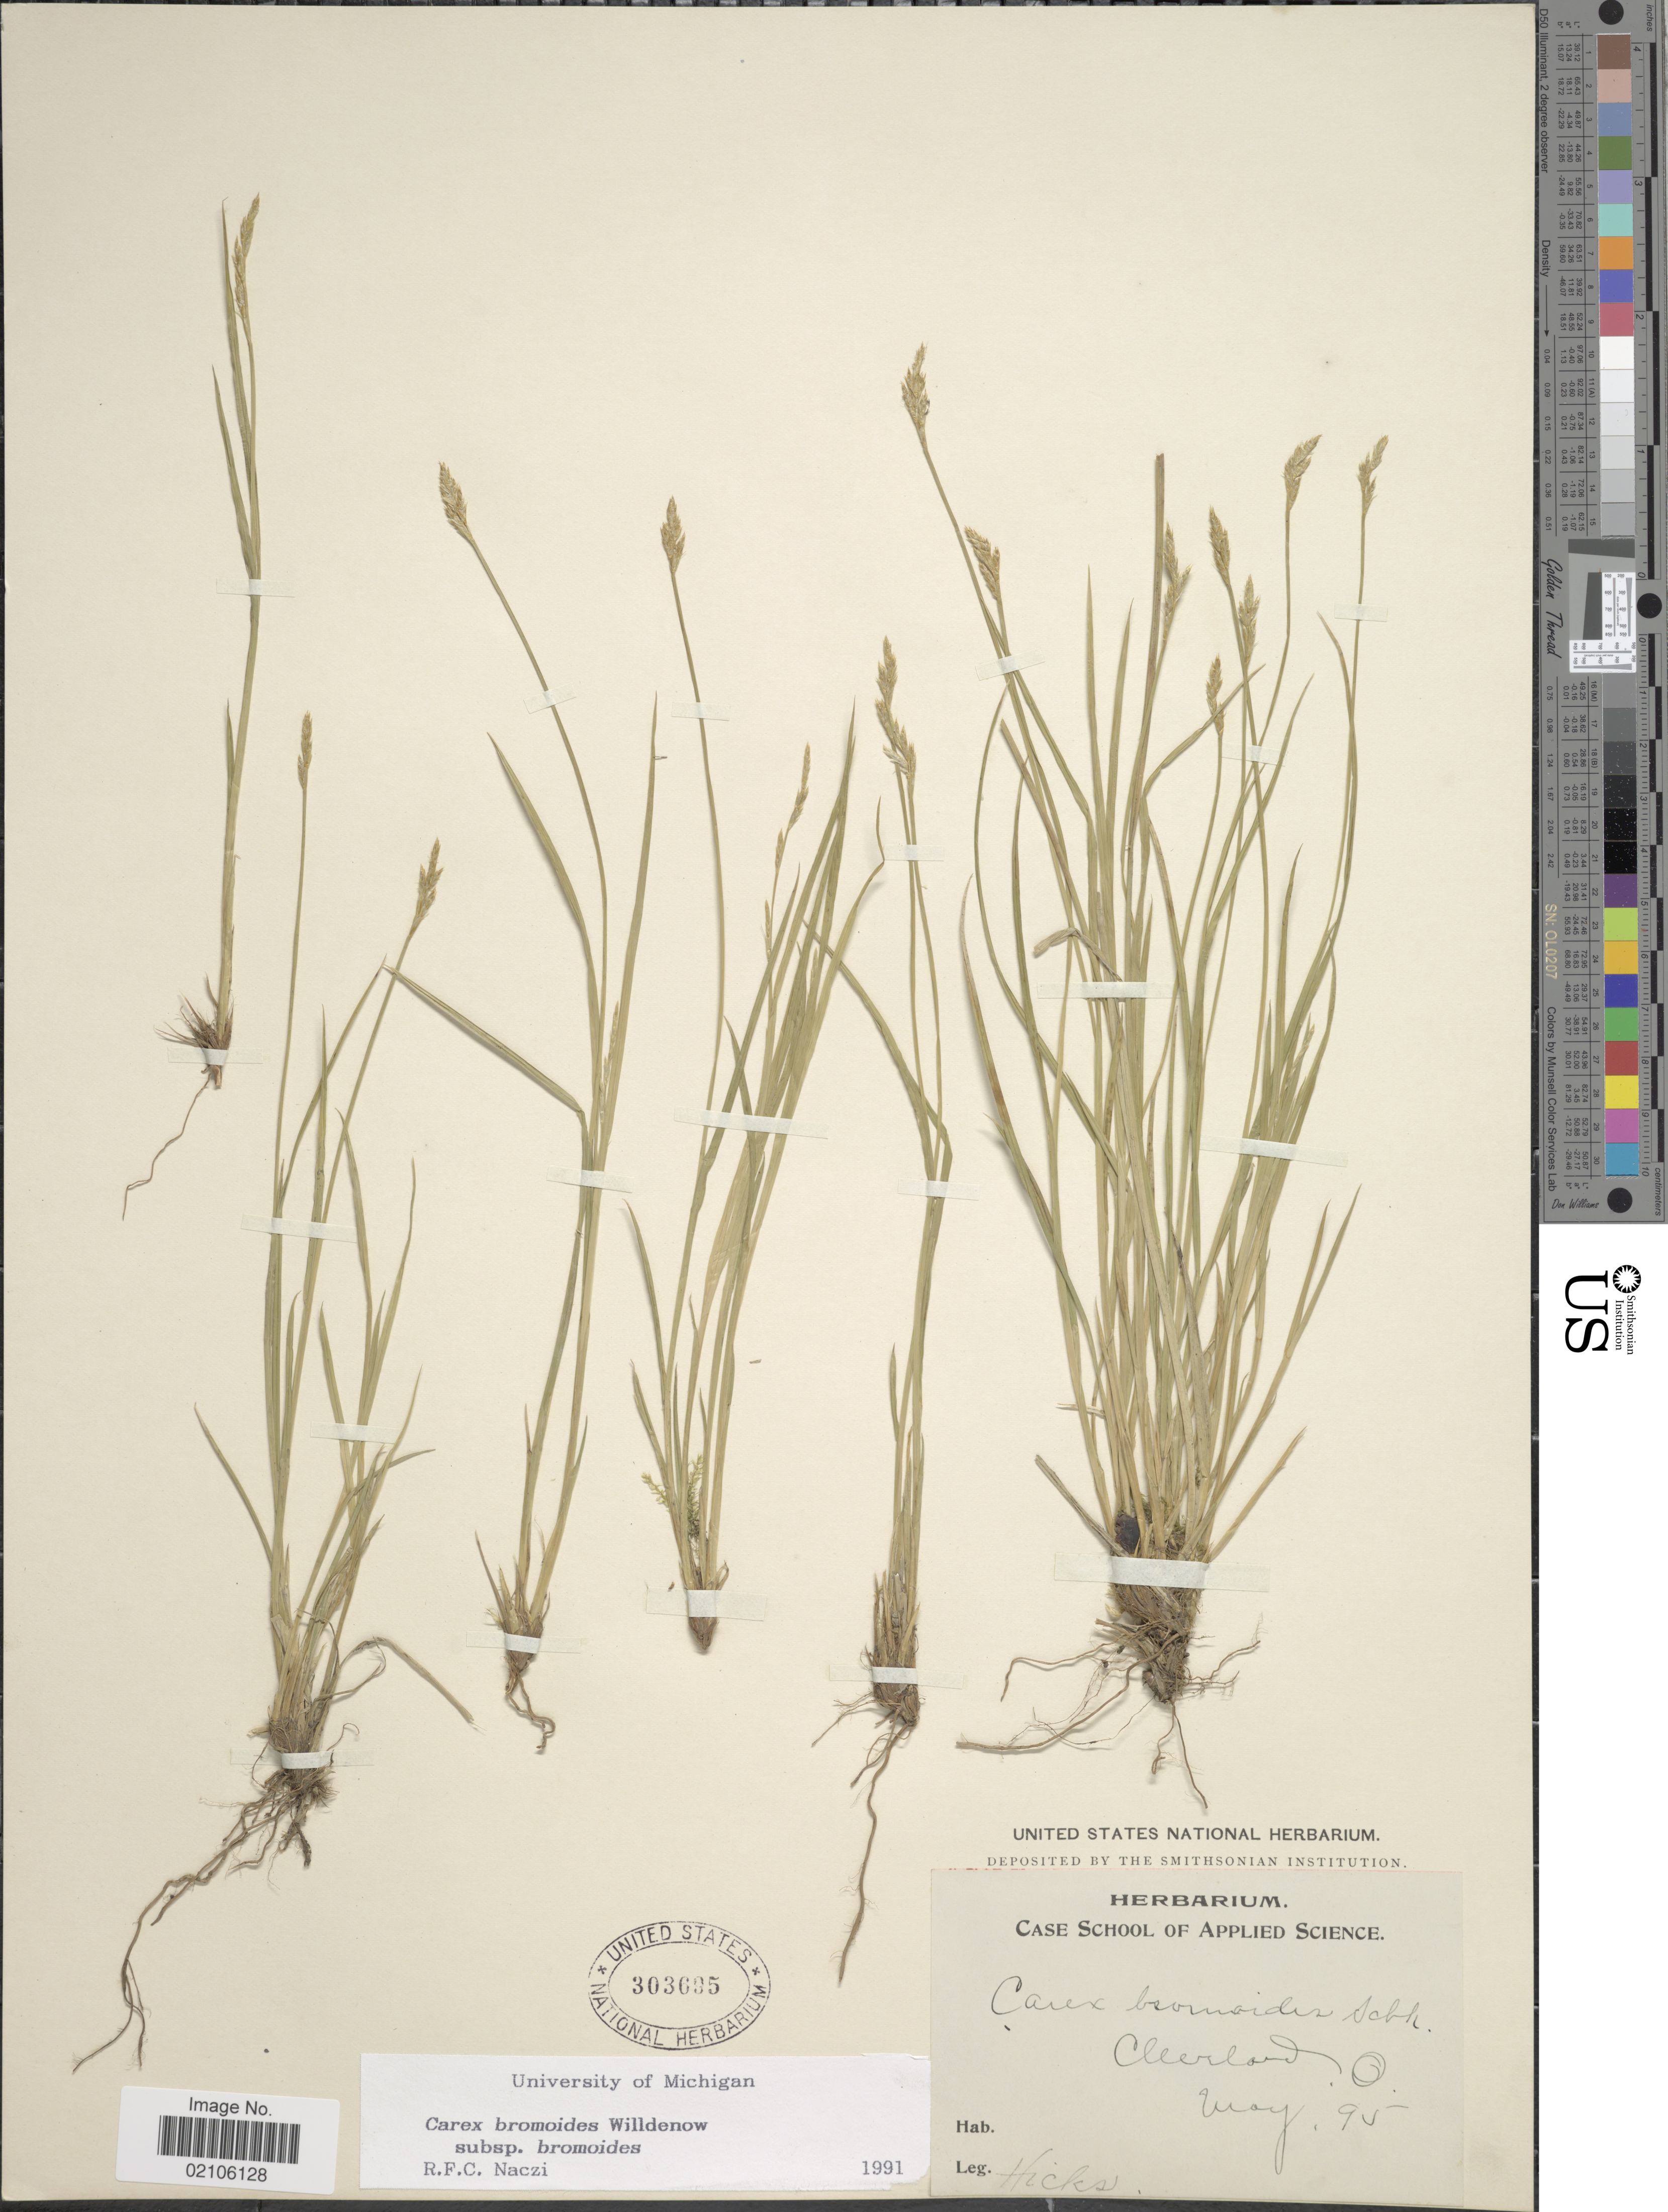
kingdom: Plantae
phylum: Tracheophyta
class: Liliopsida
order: Poales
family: Cyperaceae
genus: Carex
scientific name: Carex bromoides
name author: Willd.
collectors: -. Hicks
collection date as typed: Transcribed d/m/y: /5/95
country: United States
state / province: Ohio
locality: Cleveland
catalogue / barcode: US 303695